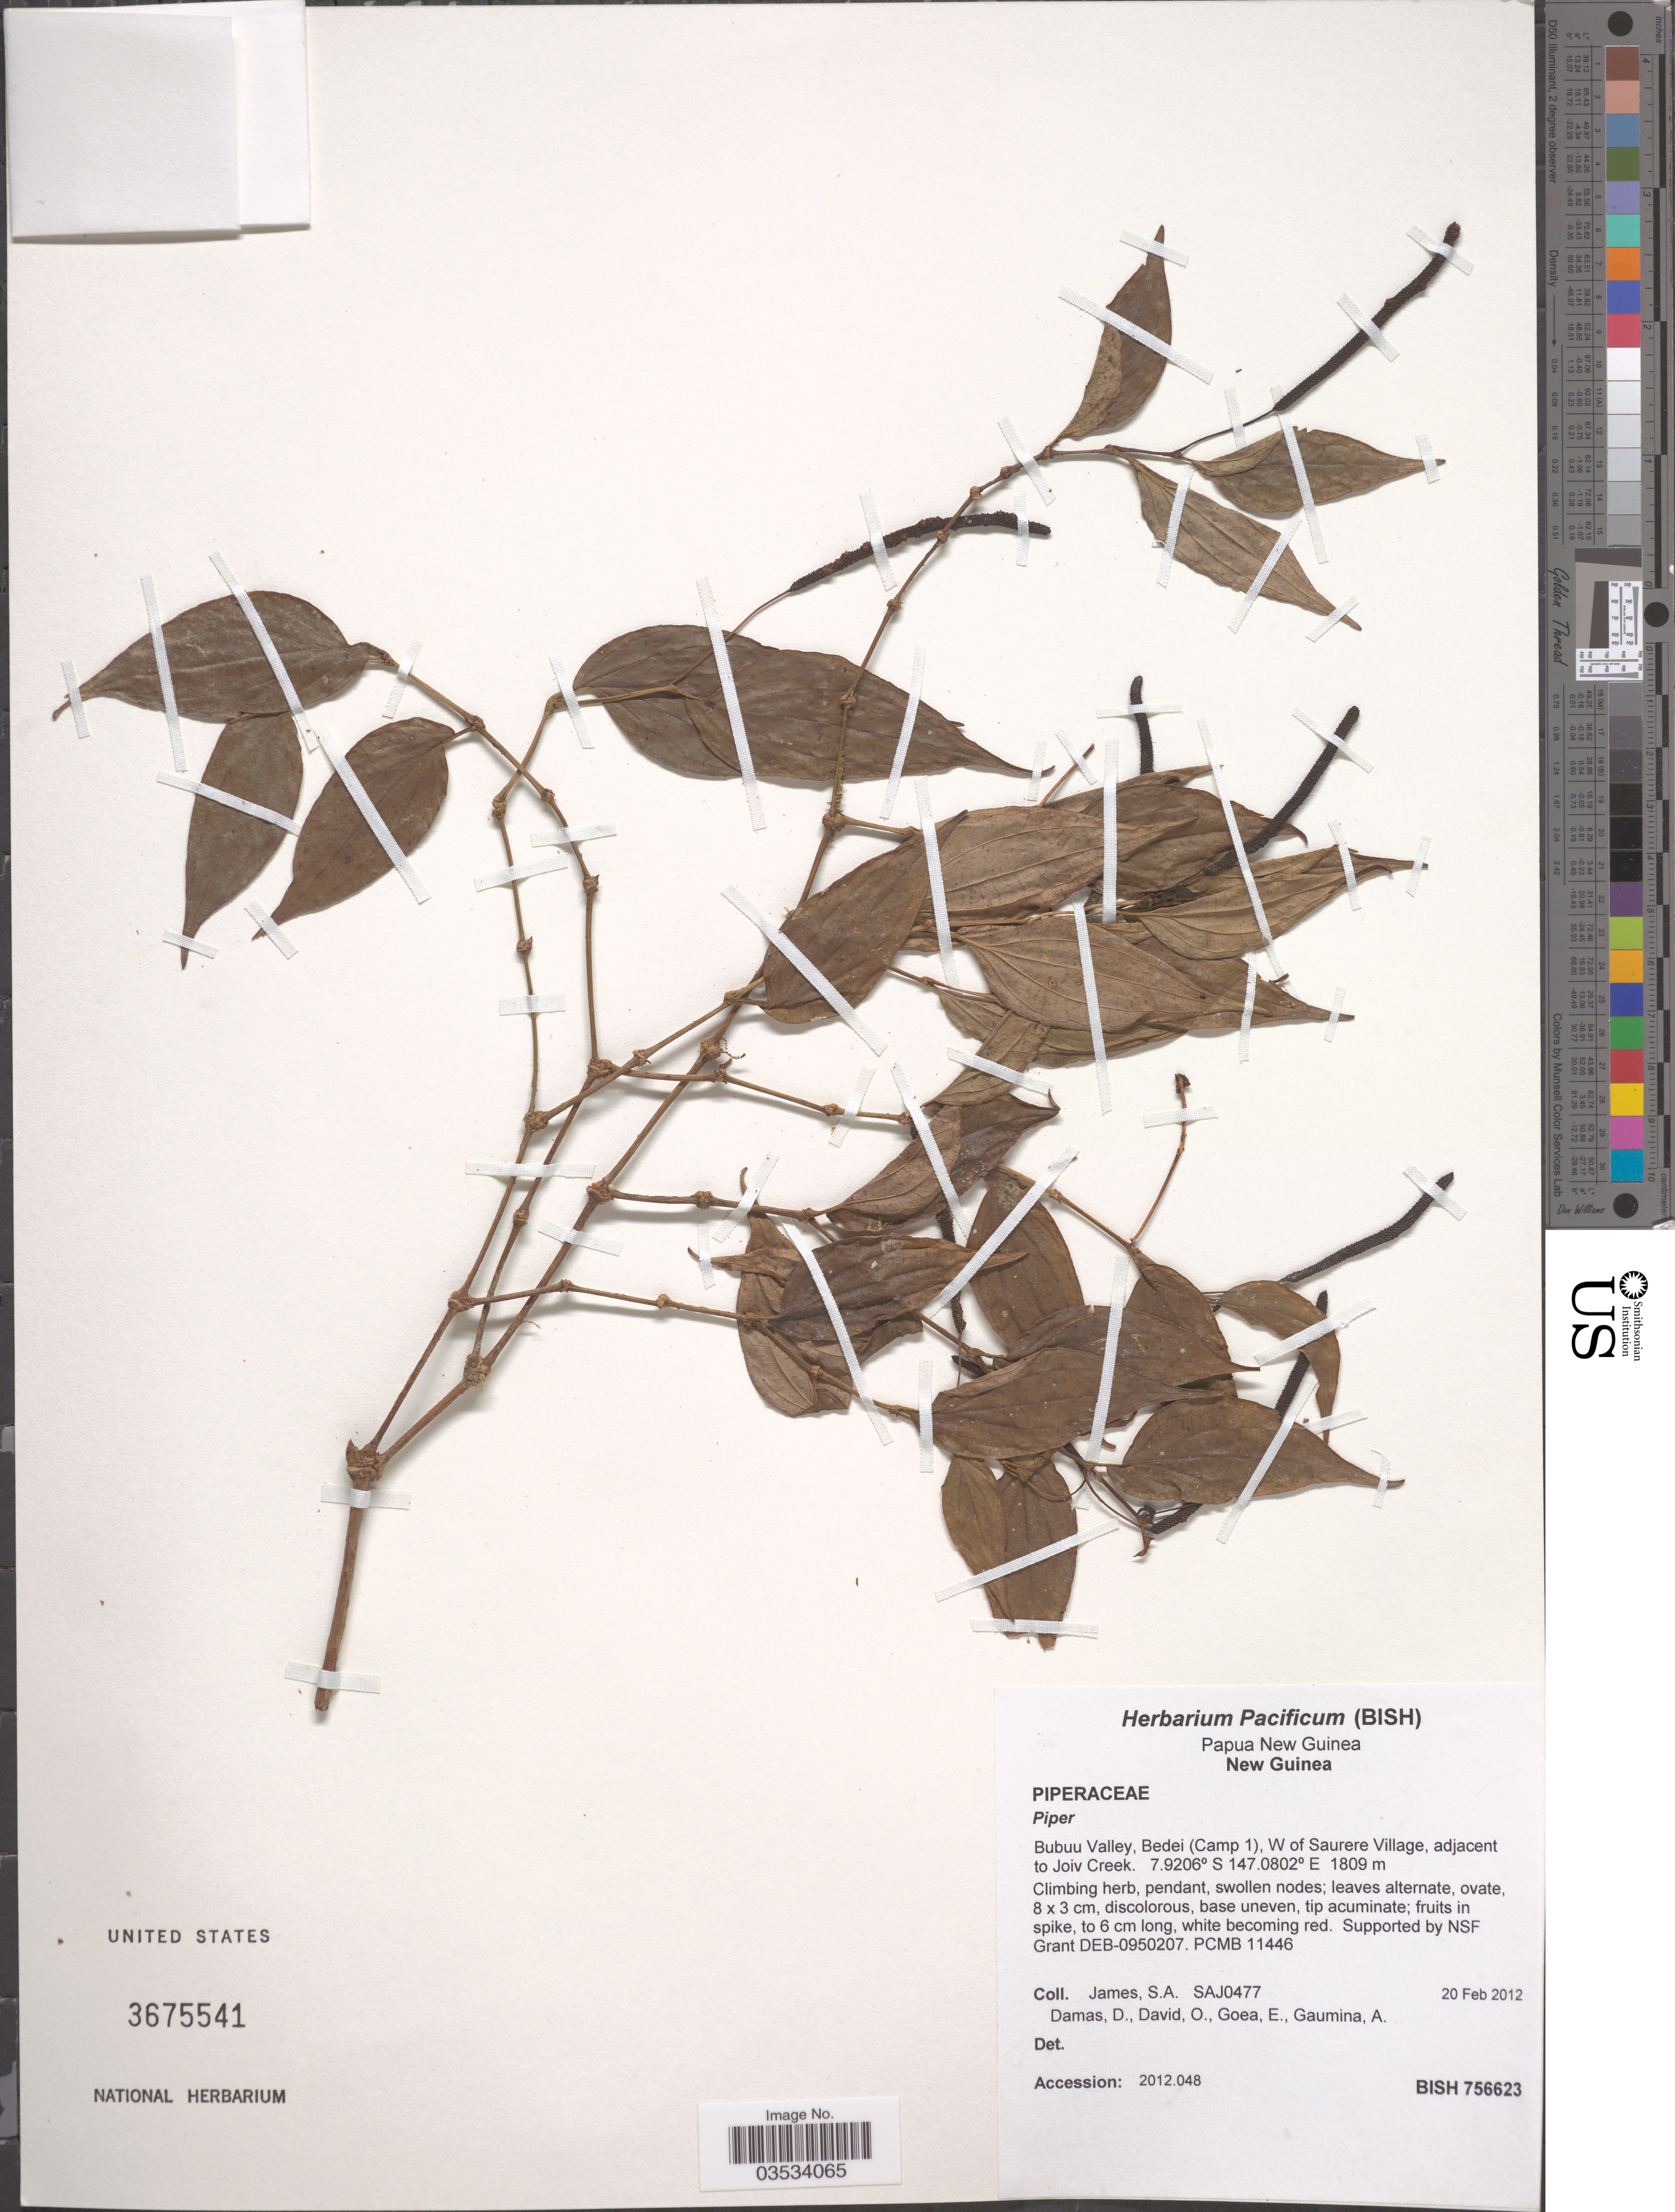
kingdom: Plantae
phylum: Tracheophyta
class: Magnoliopsida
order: Piperales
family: Piperaceae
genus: Piper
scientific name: Piper sp.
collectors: S. James, D. Damas, O. David, E. Goea & A. Gaumina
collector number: SAJ0477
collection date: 2012-02-20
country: Papua New Guinea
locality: New Guinea. Bubuu Valley, Bedei (Camp 1), W of Saurere Village, adjacent to Joiv Creek.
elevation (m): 1809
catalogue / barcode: US 3675541